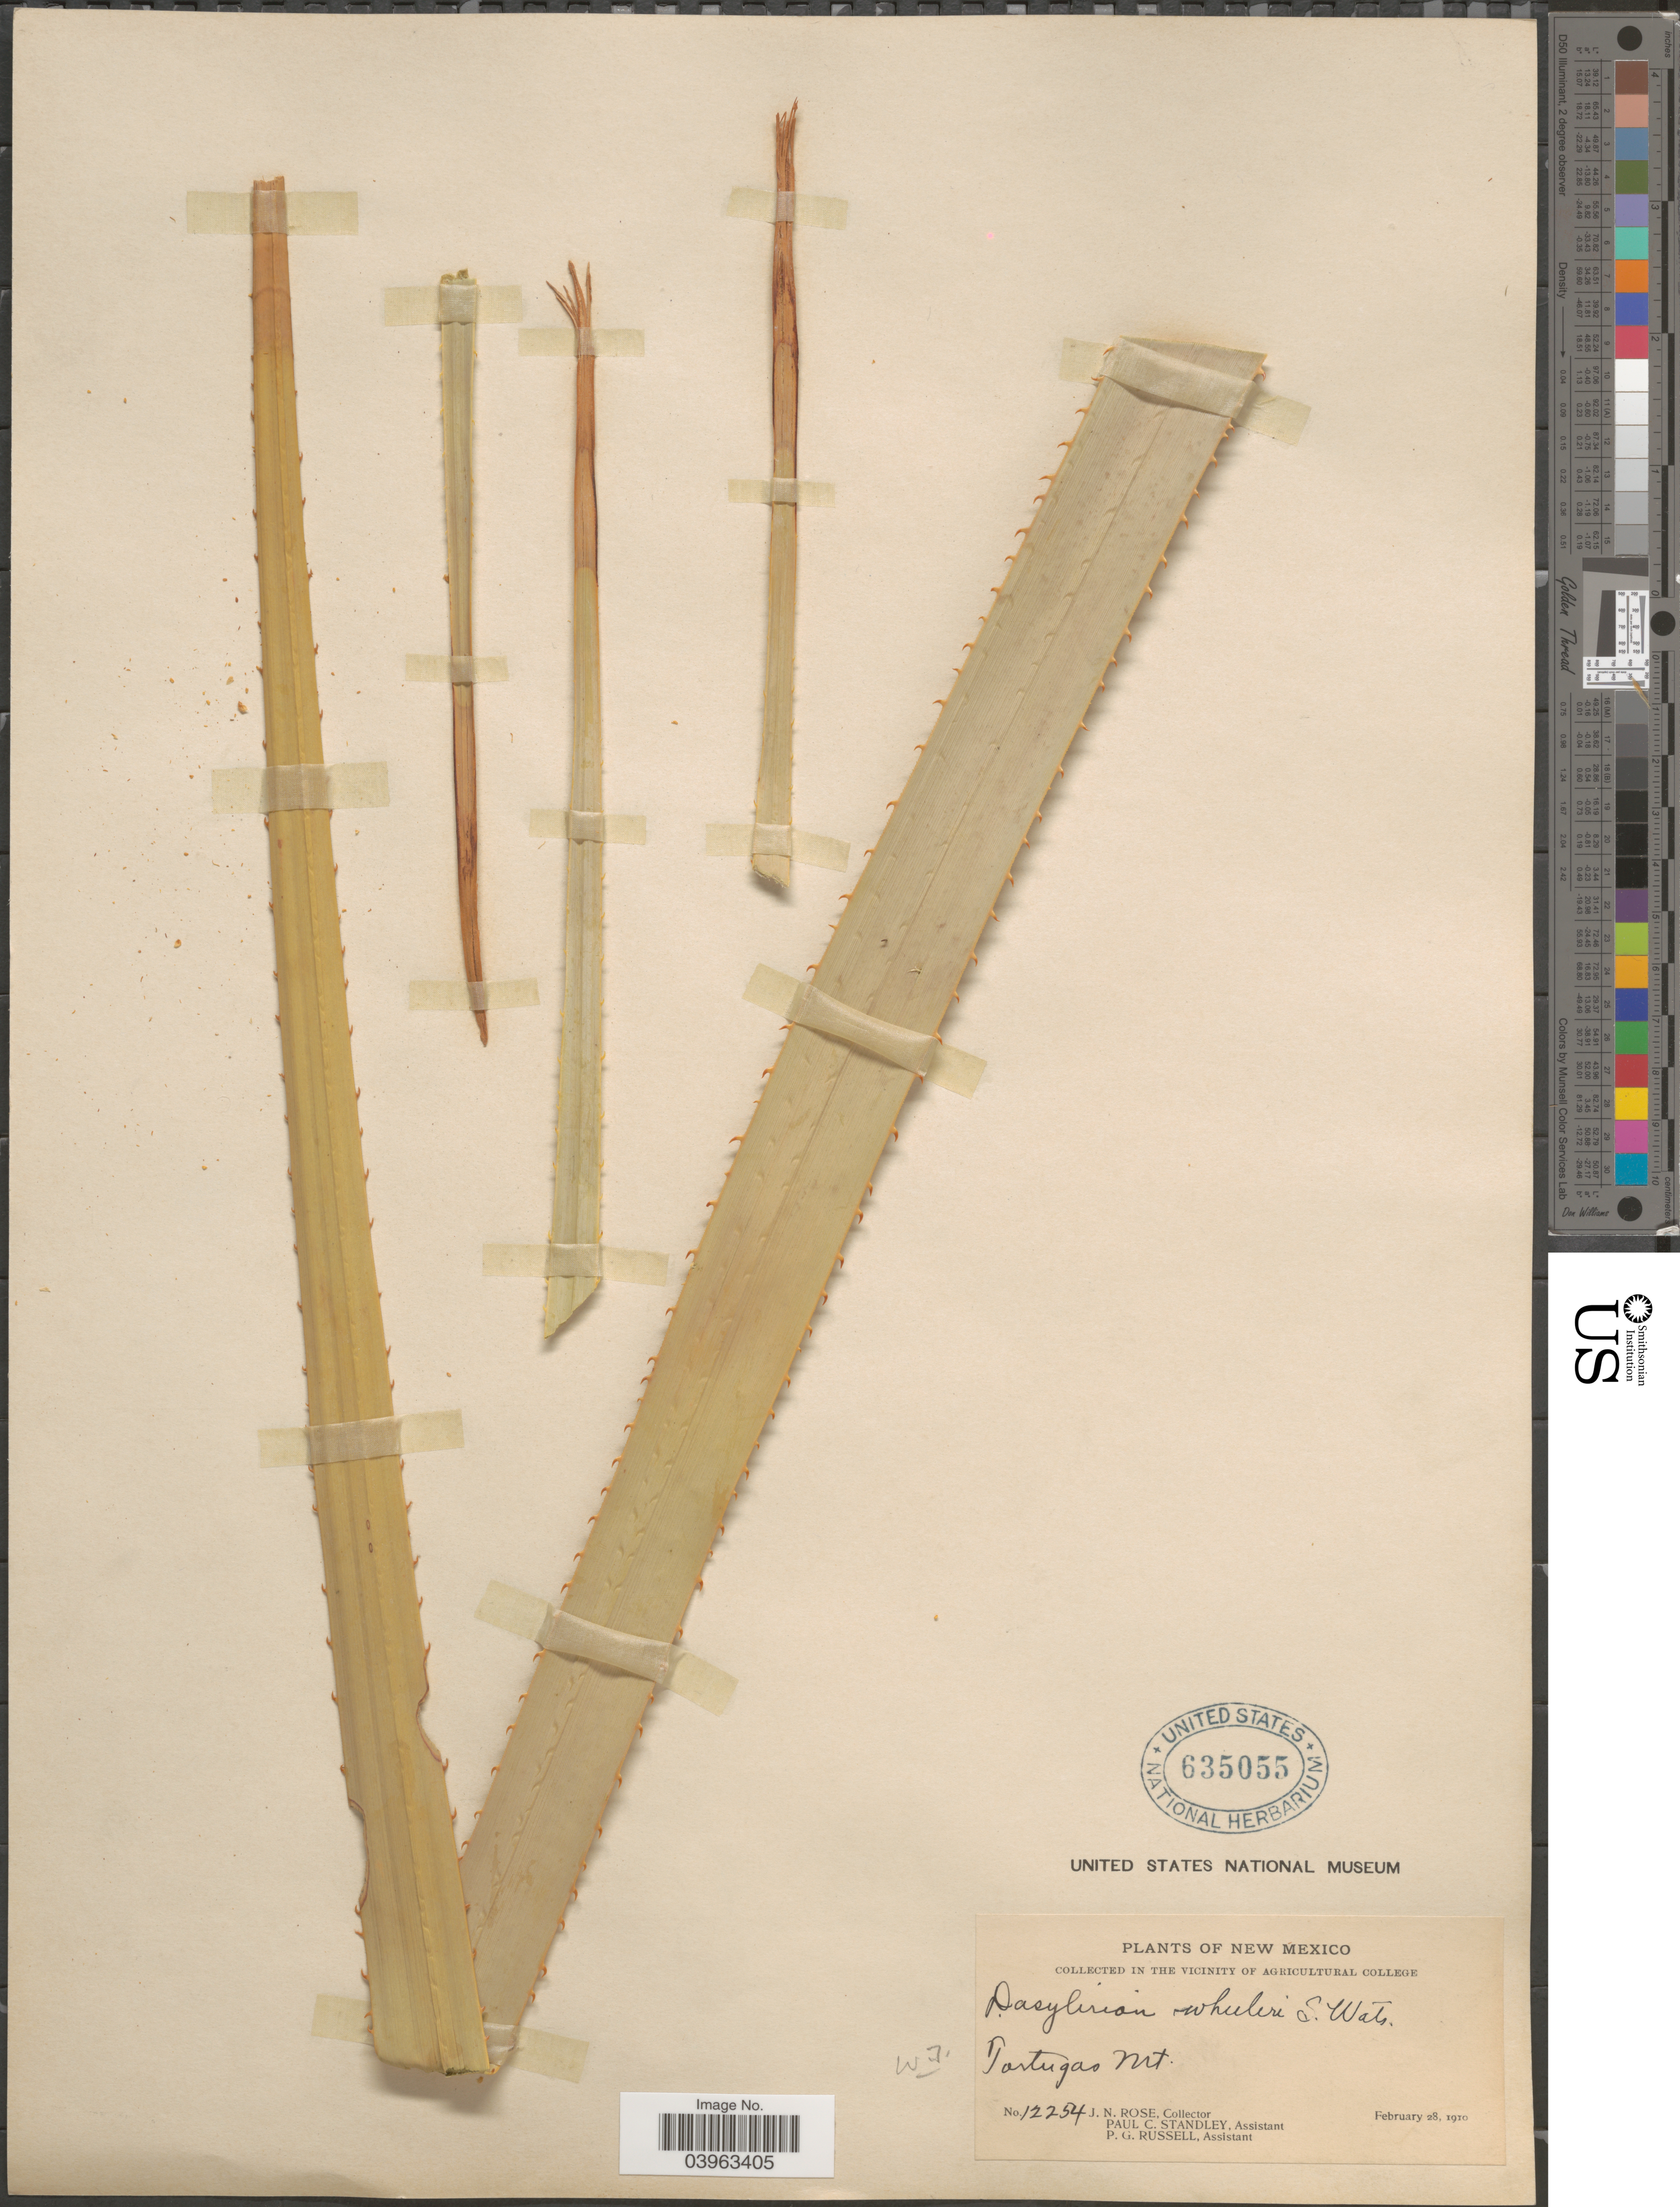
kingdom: Plantae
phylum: Tracheophyta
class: Liliopsida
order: Asparagales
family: Asparagaceae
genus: Dasylirion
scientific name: Dasylirion wheeleri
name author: S. Watson ex Rothr.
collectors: J. N. Rose, P. C. Standley & P. G. Russell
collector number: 12254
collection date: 1910-02-28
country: United States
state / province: New Mexico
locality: Tortugas Mt.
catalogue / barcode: US 635055